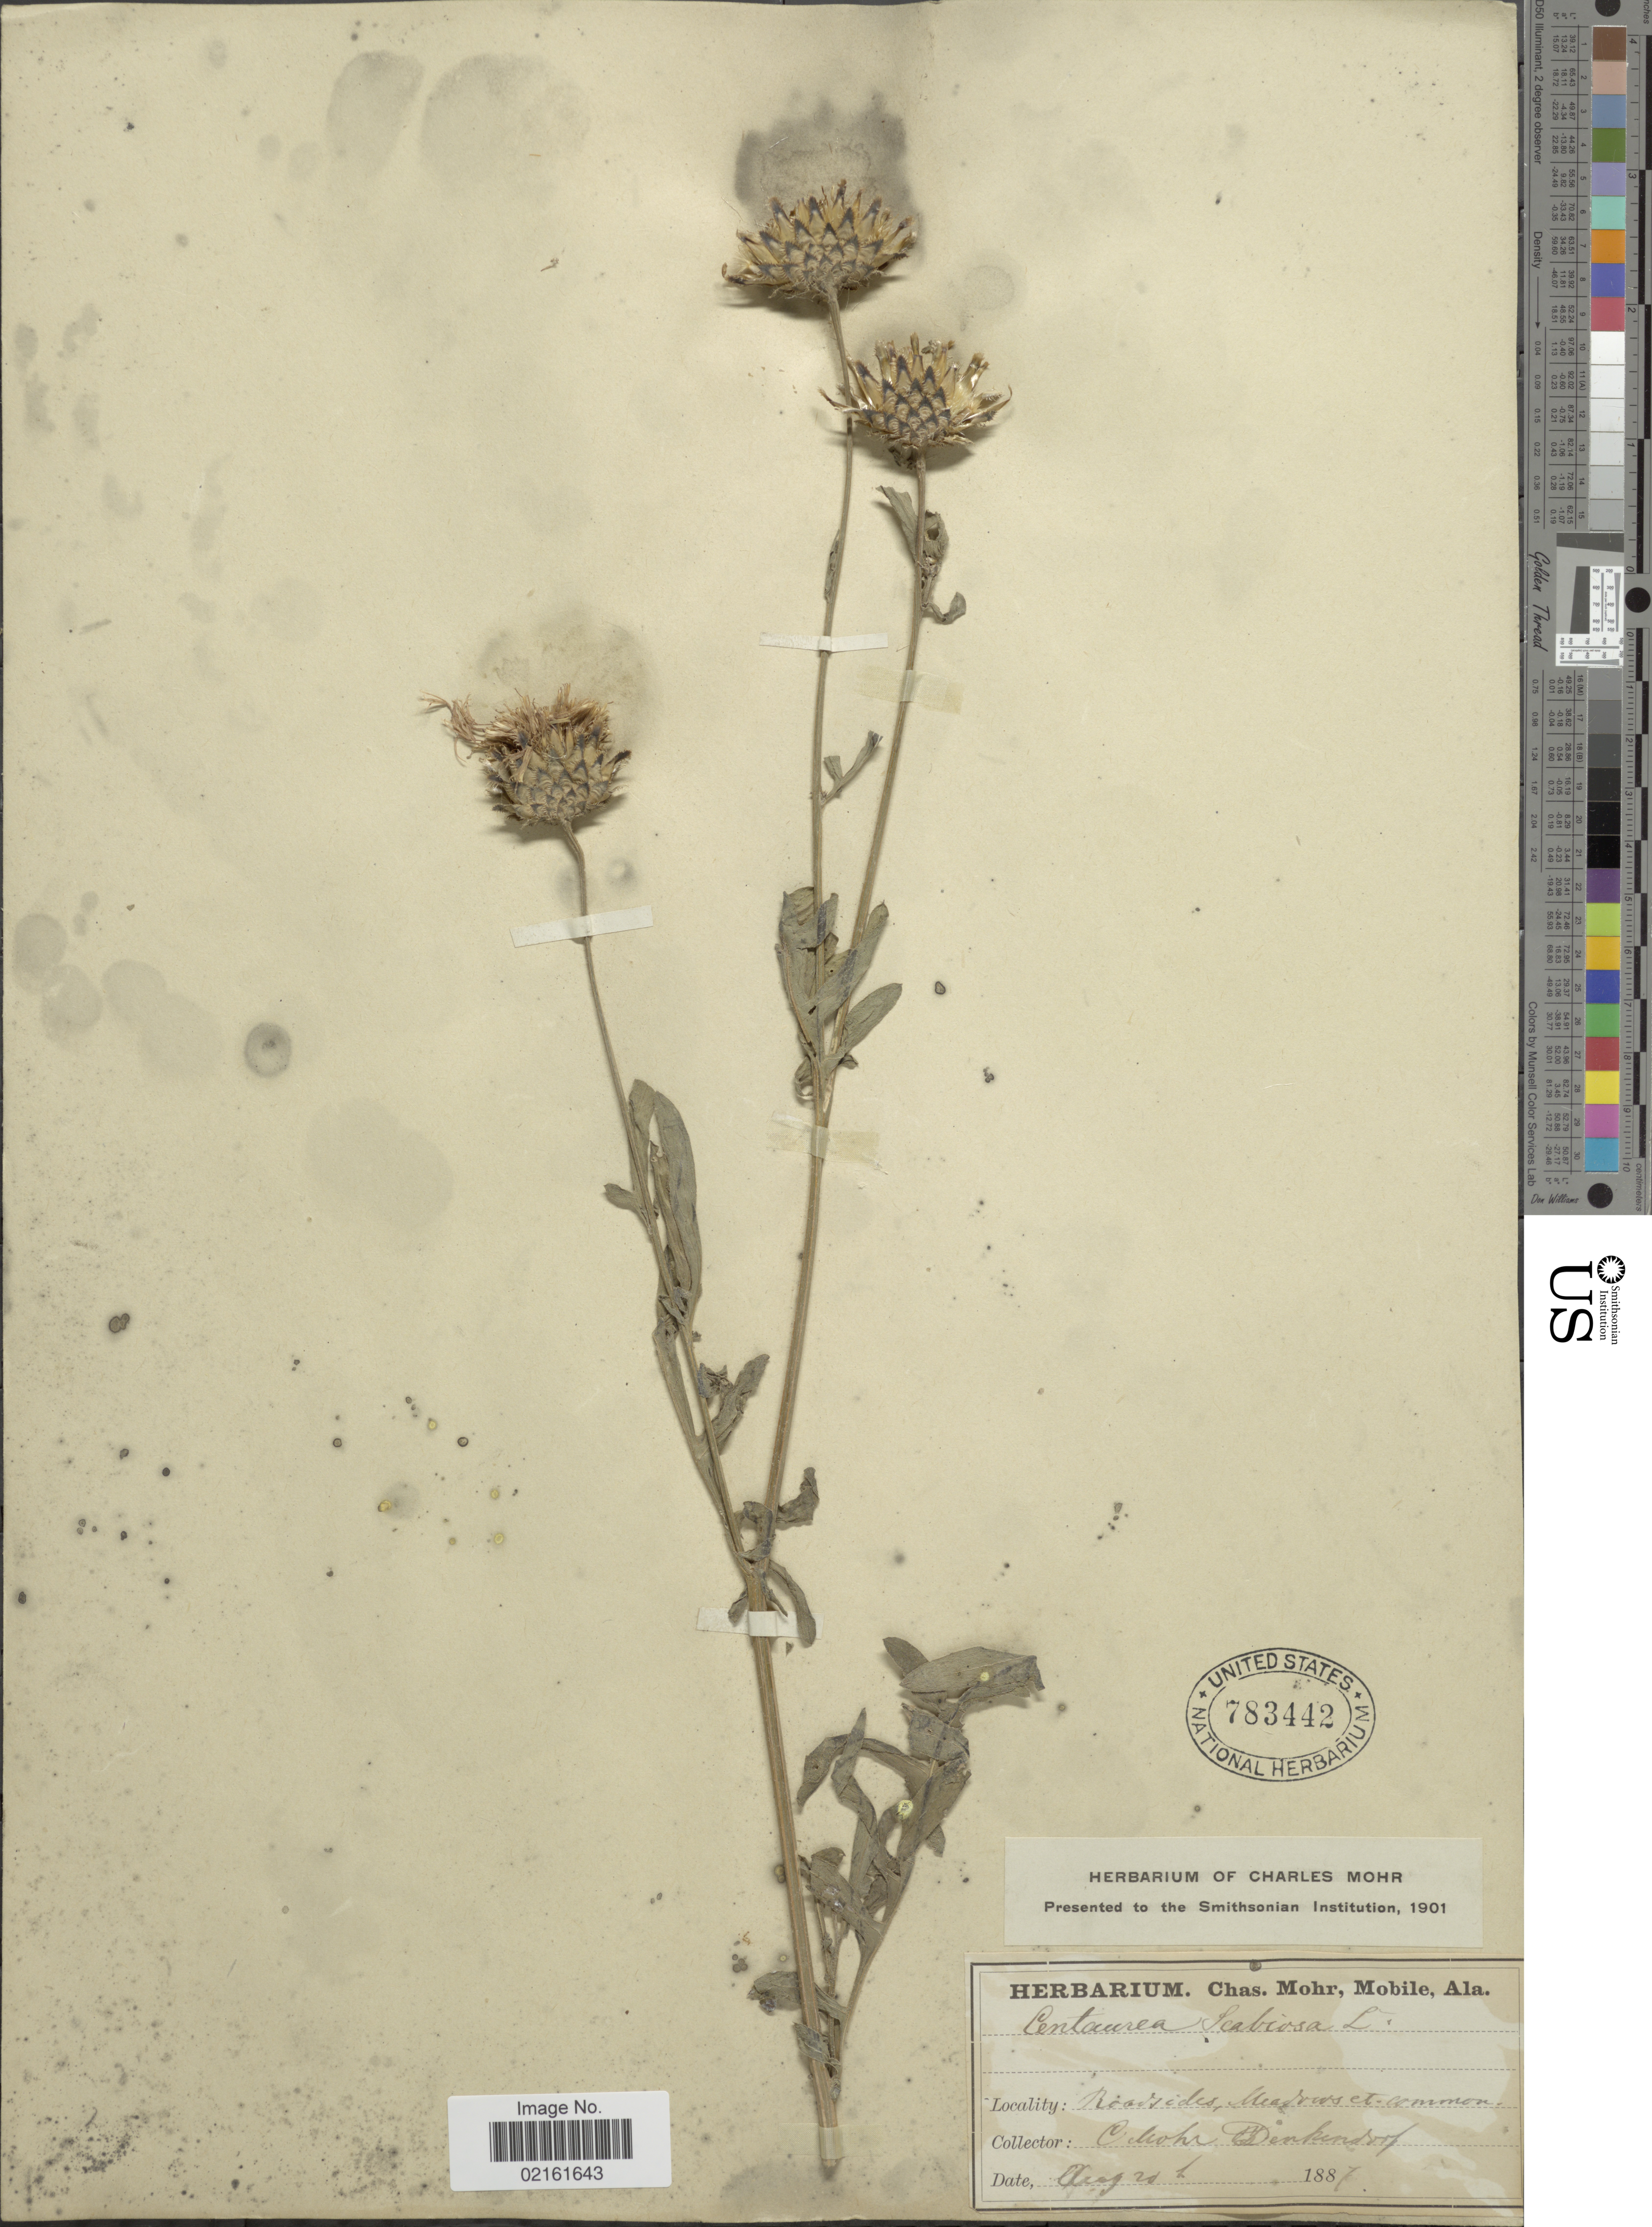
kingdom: Plantae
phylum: Tracheophyta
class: Magnoliopsida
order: Asterales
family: Asteraceae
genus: Centaurea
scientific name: Centaurea scabiosa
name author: L.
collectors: Mohr, C. T. (herbarium)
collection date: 1887-08-20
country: Germany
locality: Denkensdorf [interpreted]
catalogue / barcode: US 783442